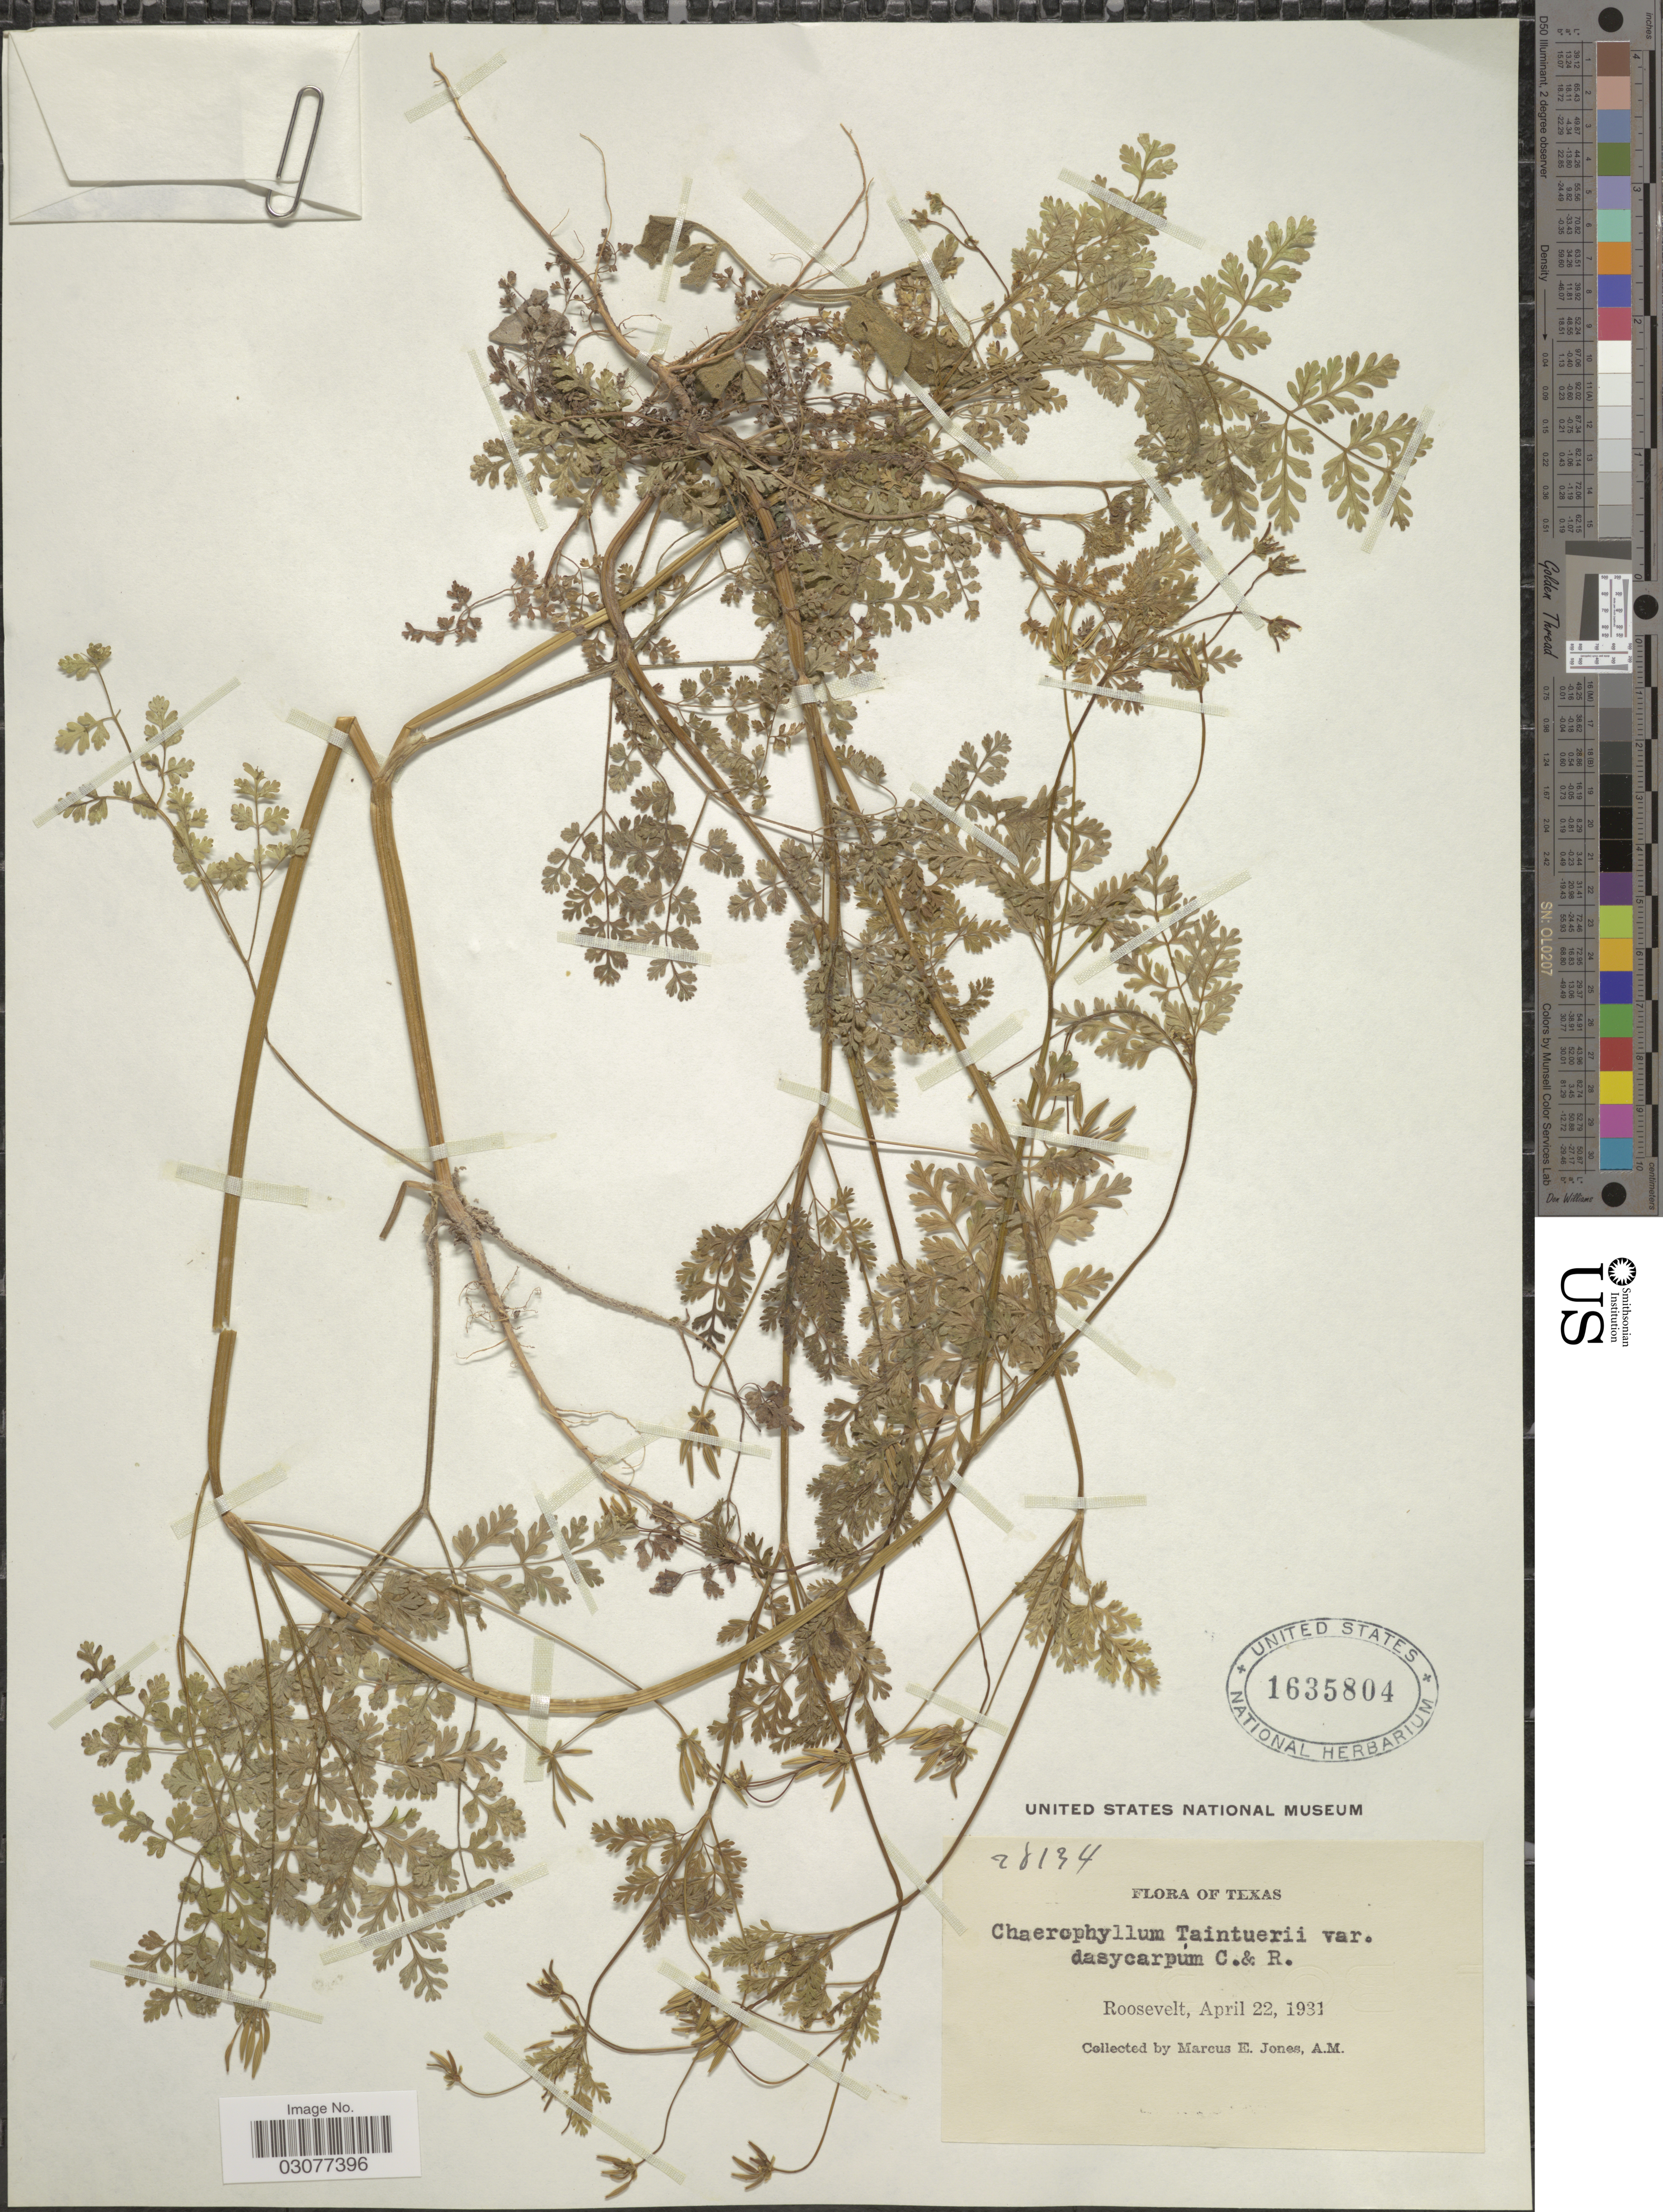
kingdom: Plantae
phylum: Tracheophyta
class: Magnoliopsida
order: Apiales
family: Apiaceae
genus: Chaerophyllum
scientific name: Chaerophyllum dasycarpum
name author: (Hook. ex S. Watson) Nutt.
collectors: M. E. Jones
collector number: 28134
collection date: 1931-04-22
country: United States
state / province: Texas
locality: Roosevelt.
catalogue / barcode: US 1635804